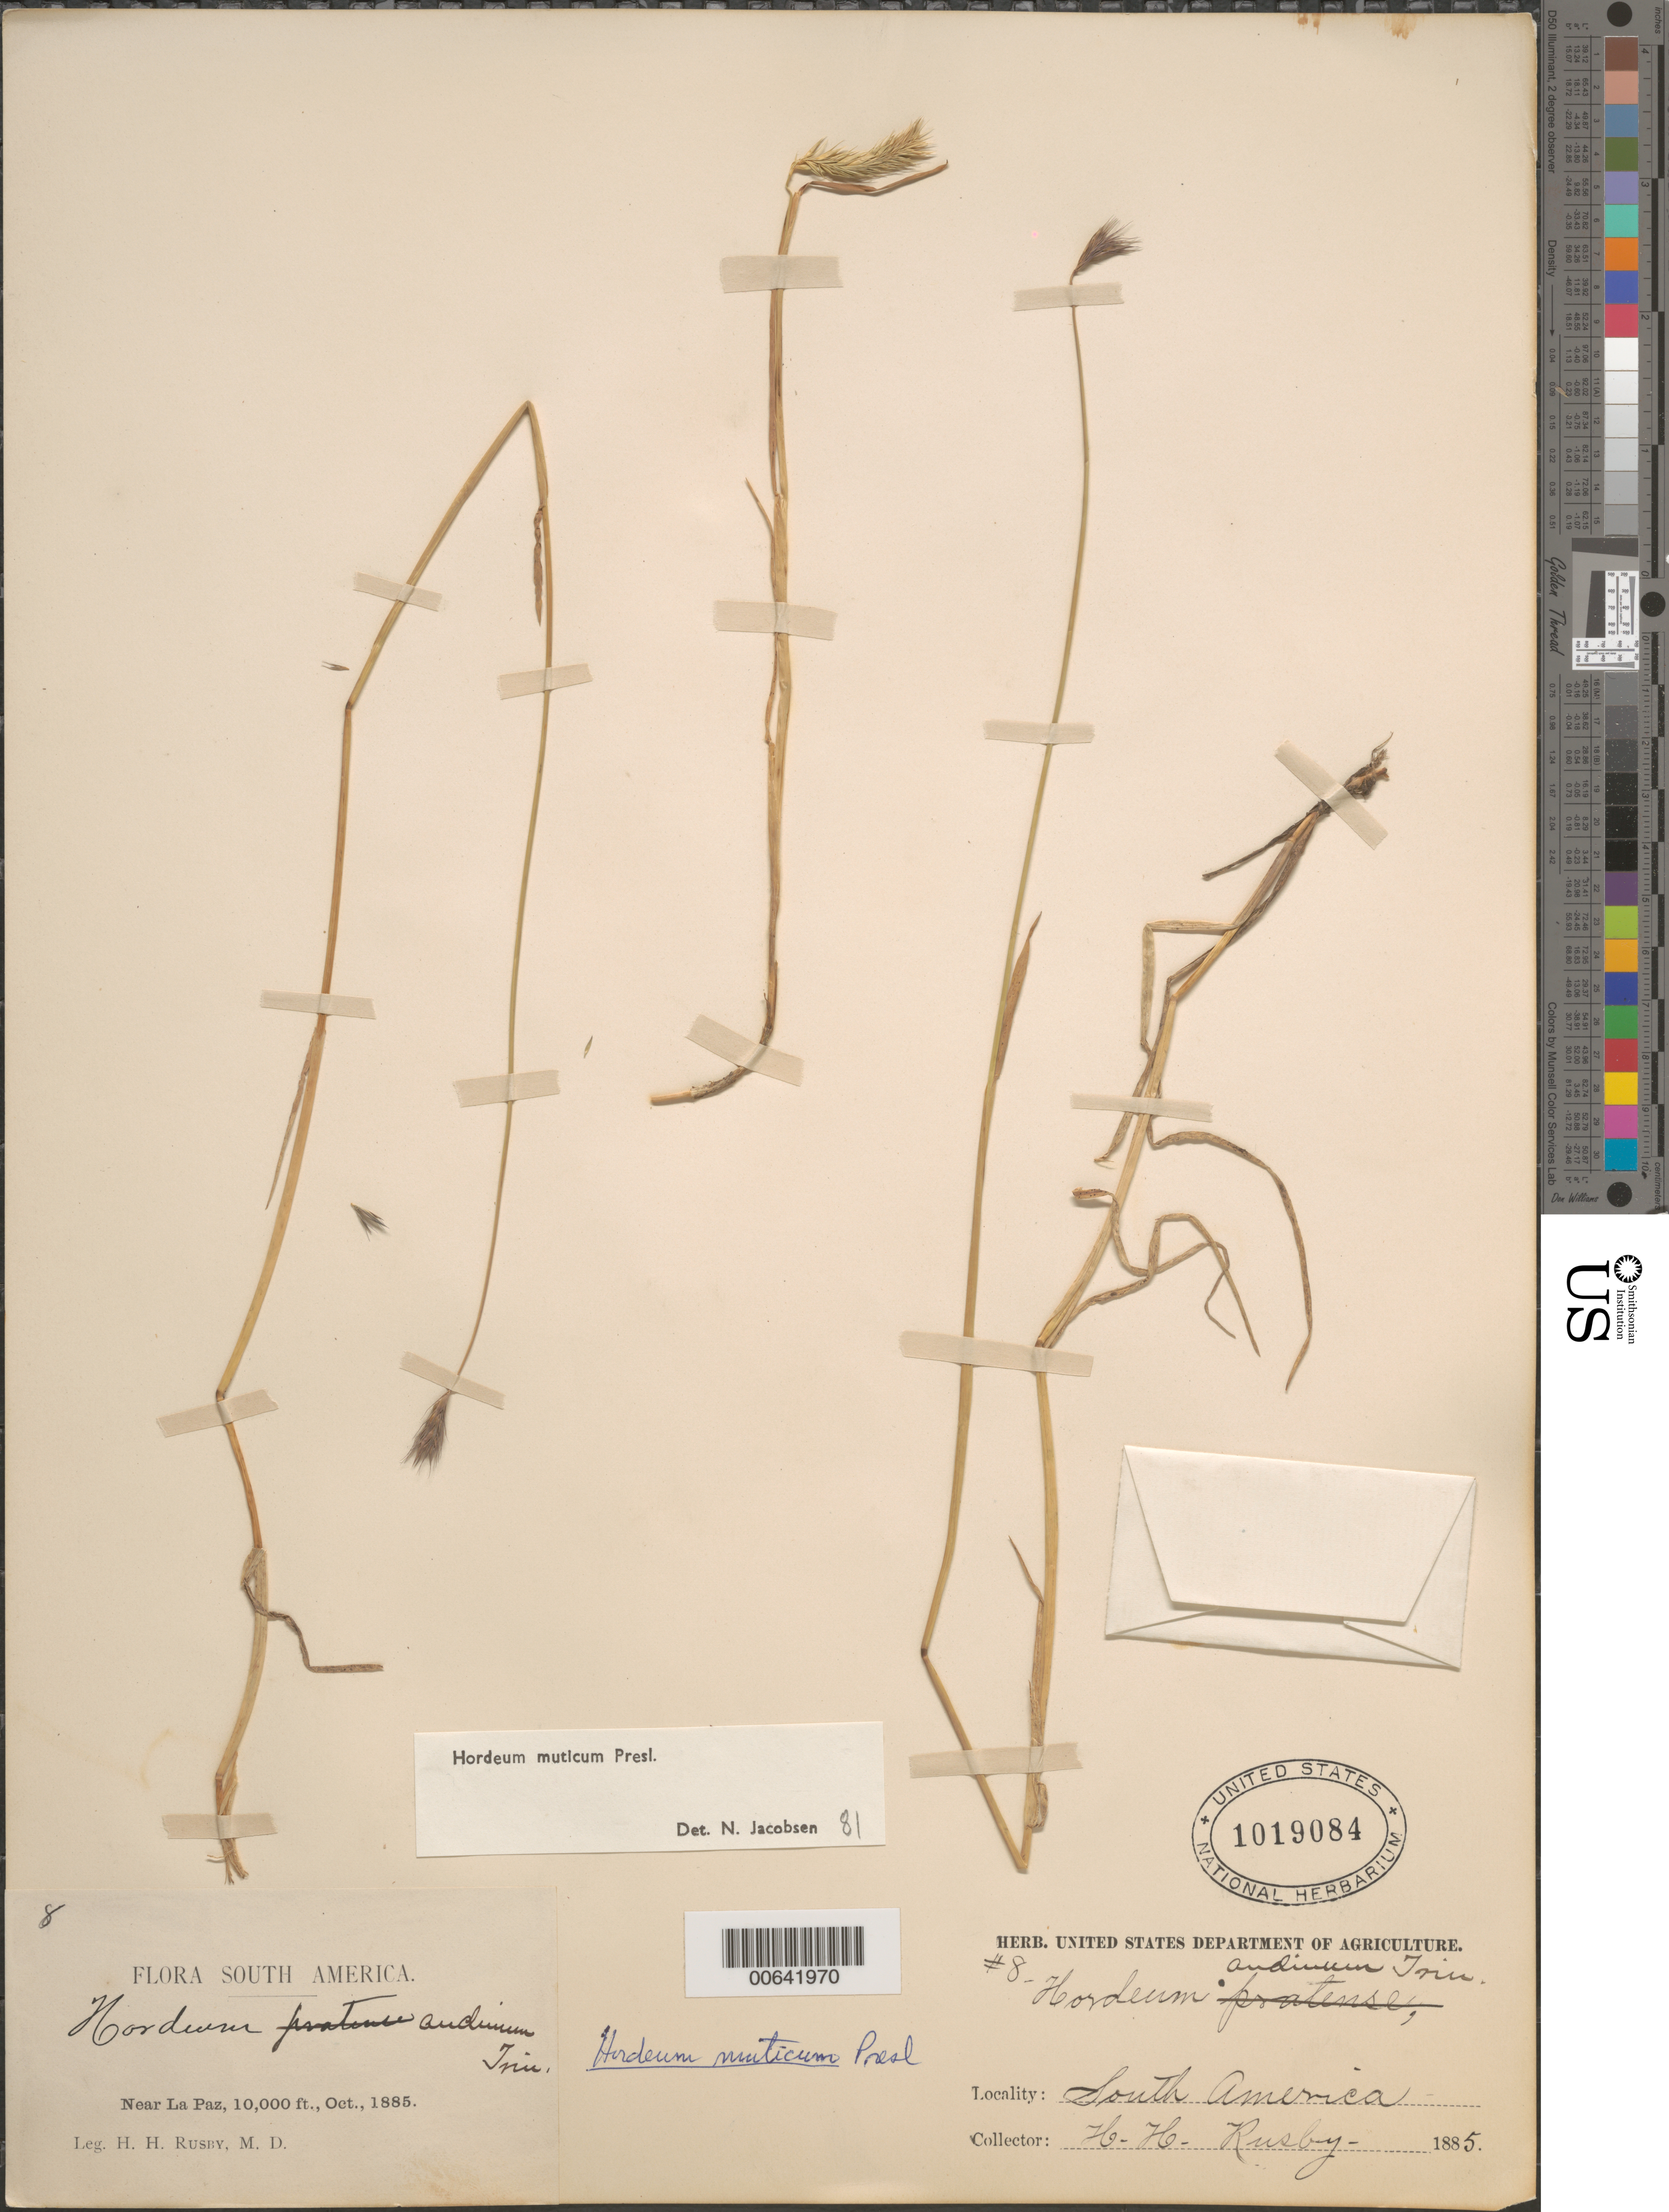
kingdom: Plantae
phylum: Tracheophyta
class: Liliopsida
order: Poales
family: Poaceae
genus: Hordeum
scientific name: Hordeum muticum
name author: J. Presl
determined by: Jacobsen, N. H. G.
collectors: H. H. Rusby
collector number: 8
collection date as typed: Oct 1885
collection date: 1885-10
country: Bolivia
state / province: La Paz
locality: Near La Paz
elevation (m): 3048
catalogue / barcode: US 1019084